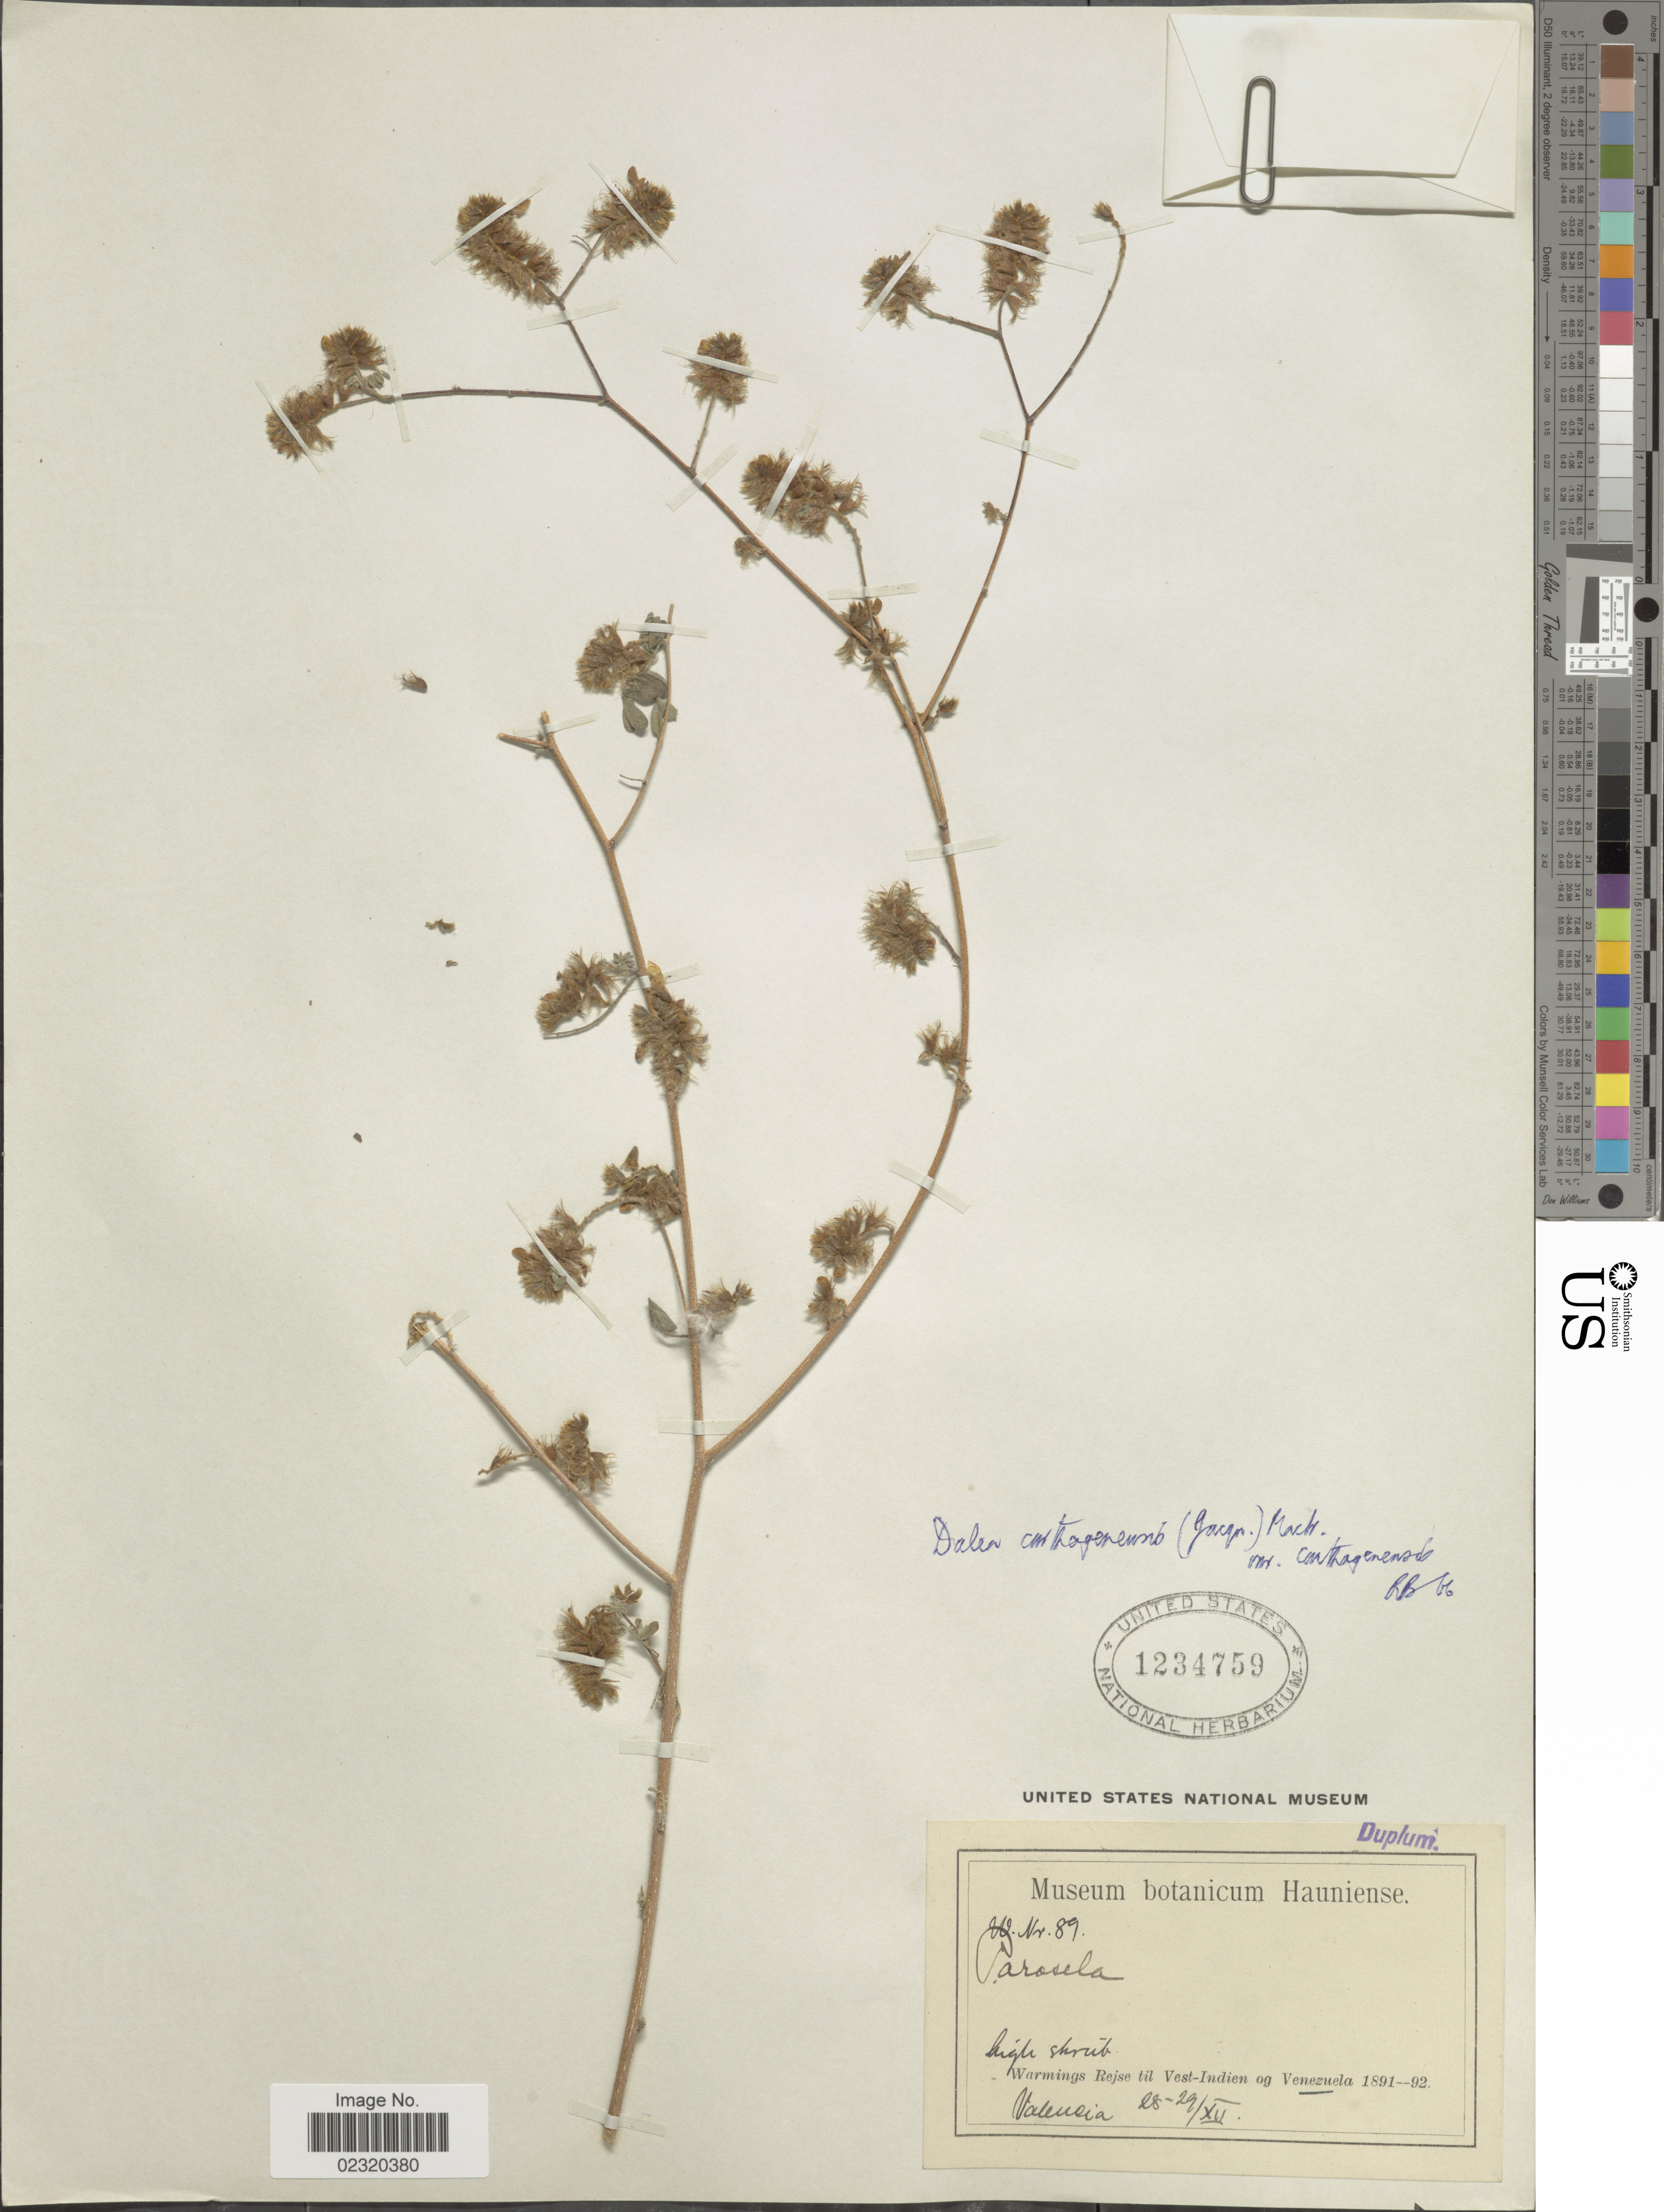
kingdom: Plantae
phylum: Tracheophyta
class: Magnoliopsida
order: Fabales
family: Fabaceae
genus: Dalea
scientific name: Dalea carthagenensis var. carthagenensis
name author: (Jacq.) J.F. Macbr.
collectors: -. Warmings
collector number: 89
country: Venezuela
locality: Valensia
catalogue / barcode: US 1234759